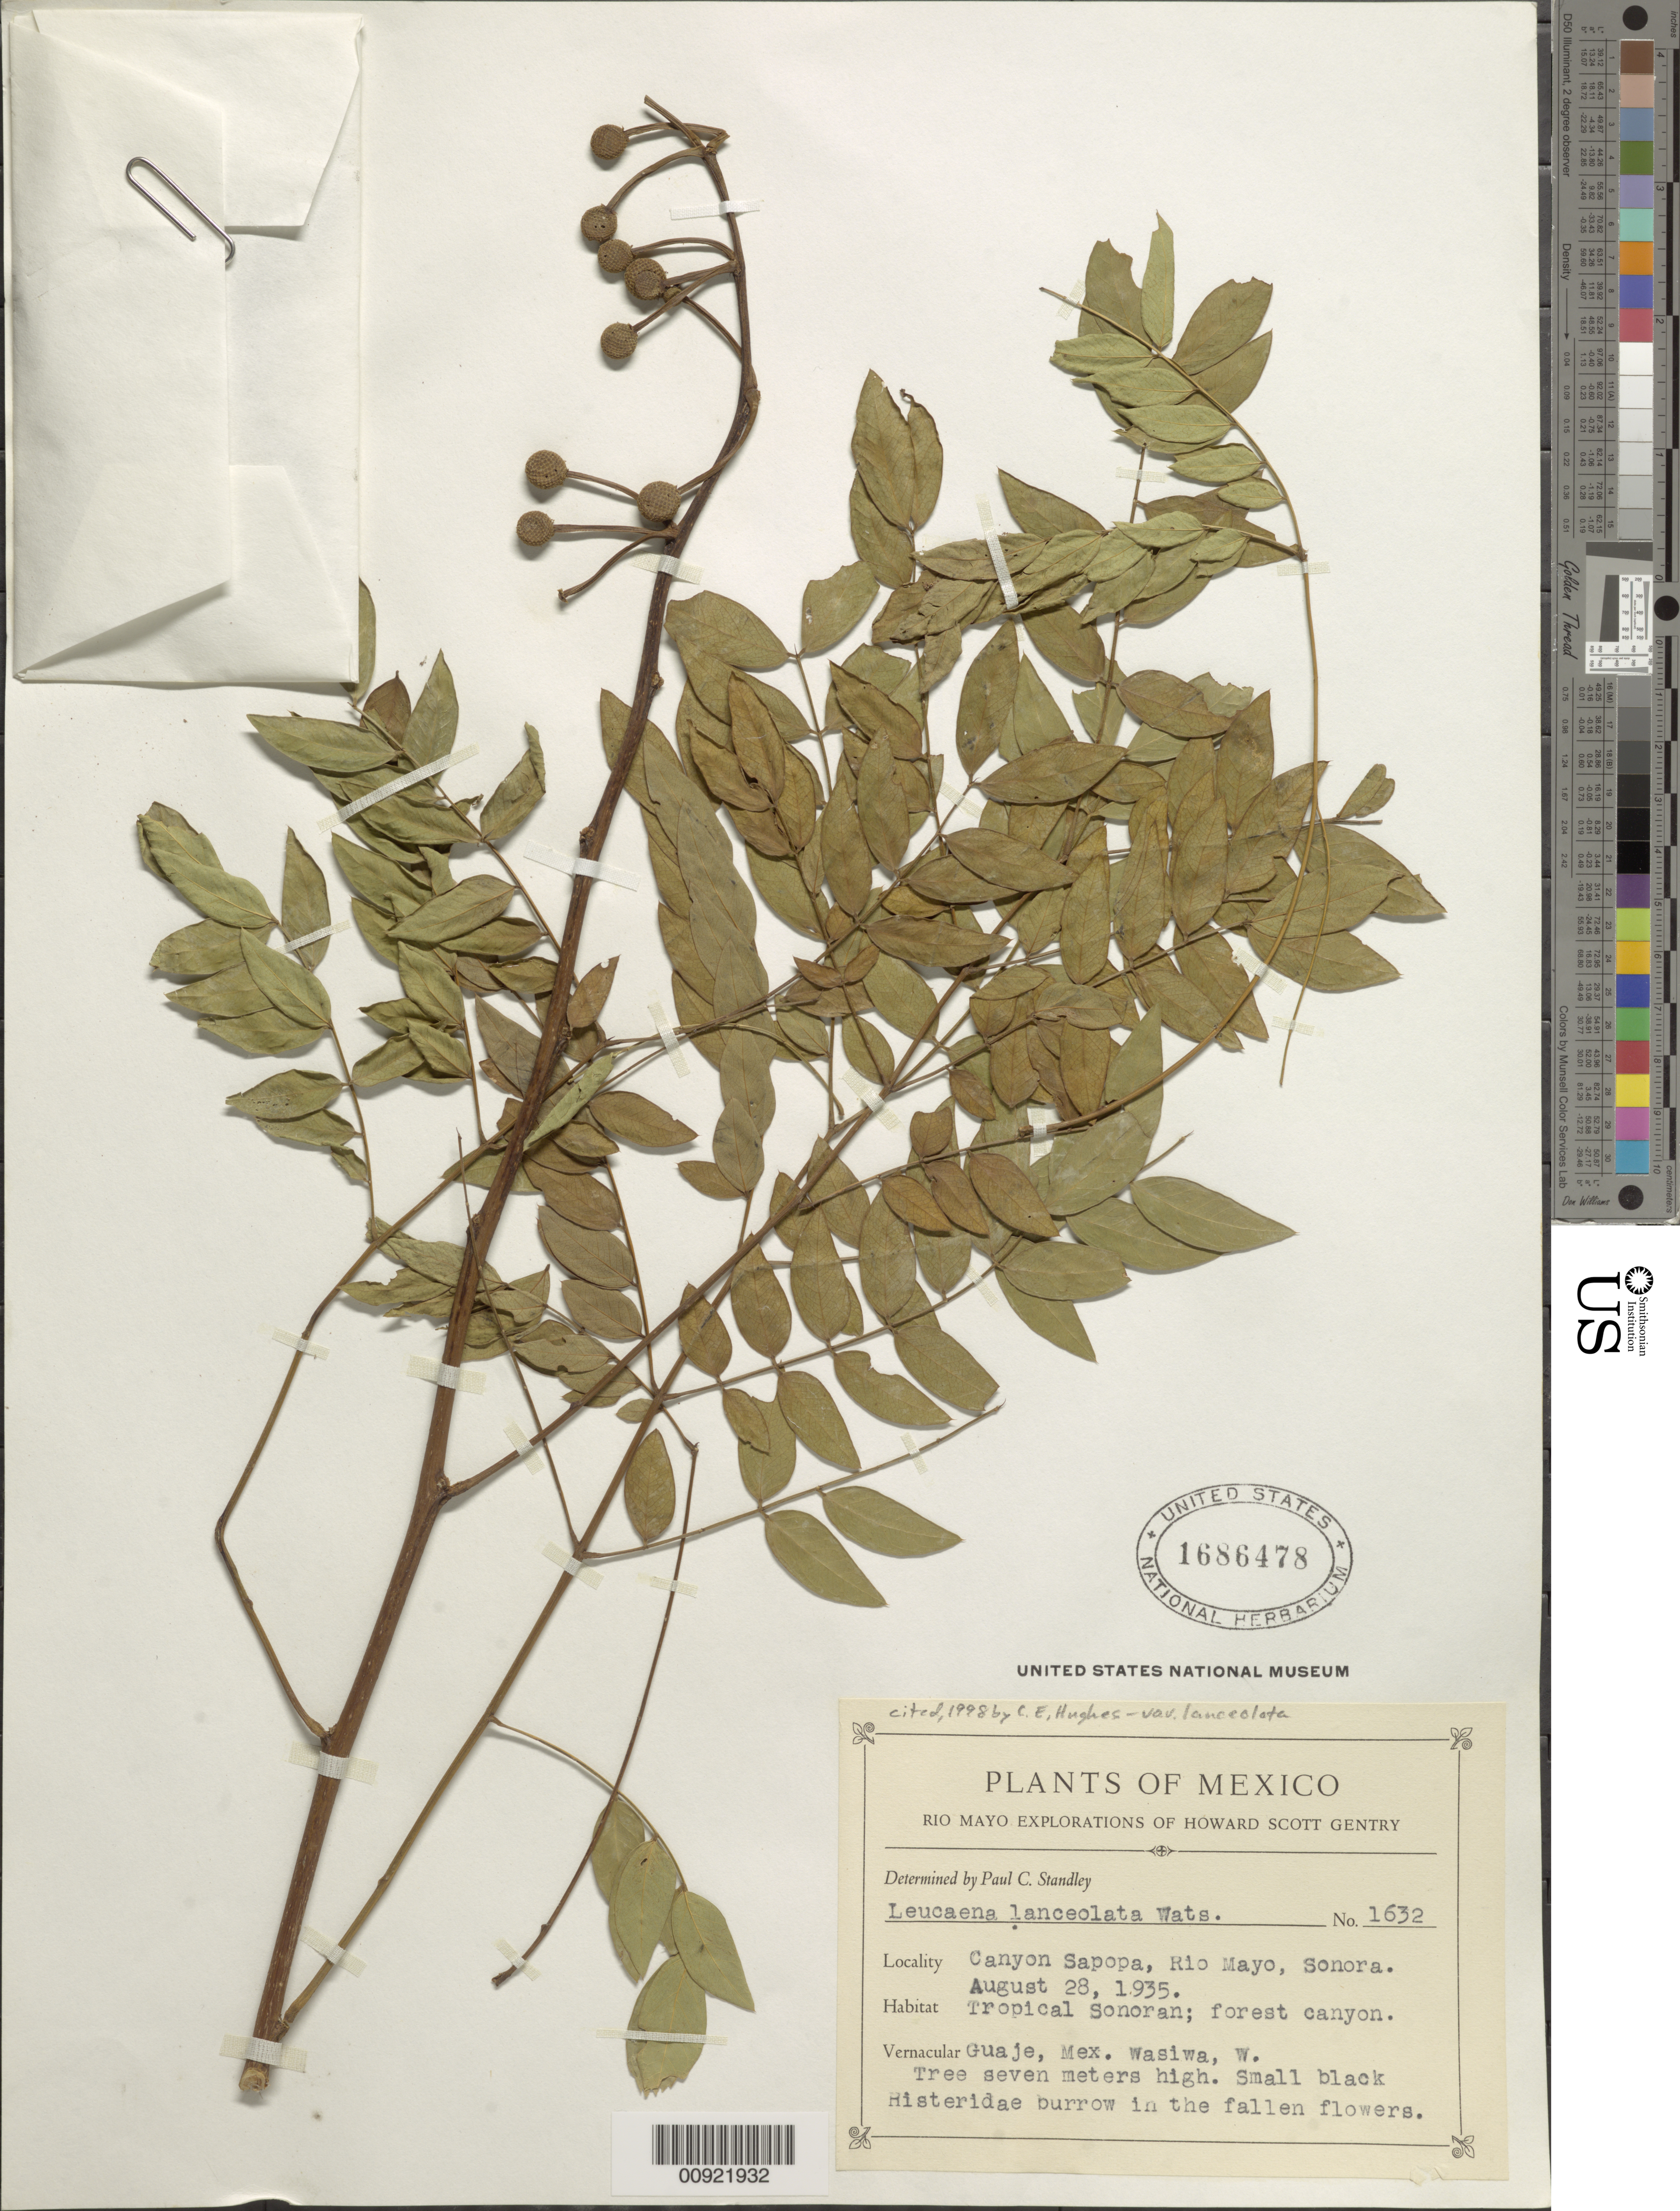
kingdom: Plantae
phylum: Tracheophyta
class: Magnoliopsida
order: Fabales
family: Fabaceae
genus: Leucaena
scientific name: Leucaena lanceolata var. lanceolata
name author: S. Watson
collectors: H. S. Gentry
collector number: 1632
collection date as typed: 28 Aug 1935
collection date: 1935-08-28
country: Mexico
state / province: Sonora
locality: Canyon Sapopa, Río Mayo, Sonora.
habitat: Tropical Sonoran; forest canyon.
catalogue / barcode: US 1686478